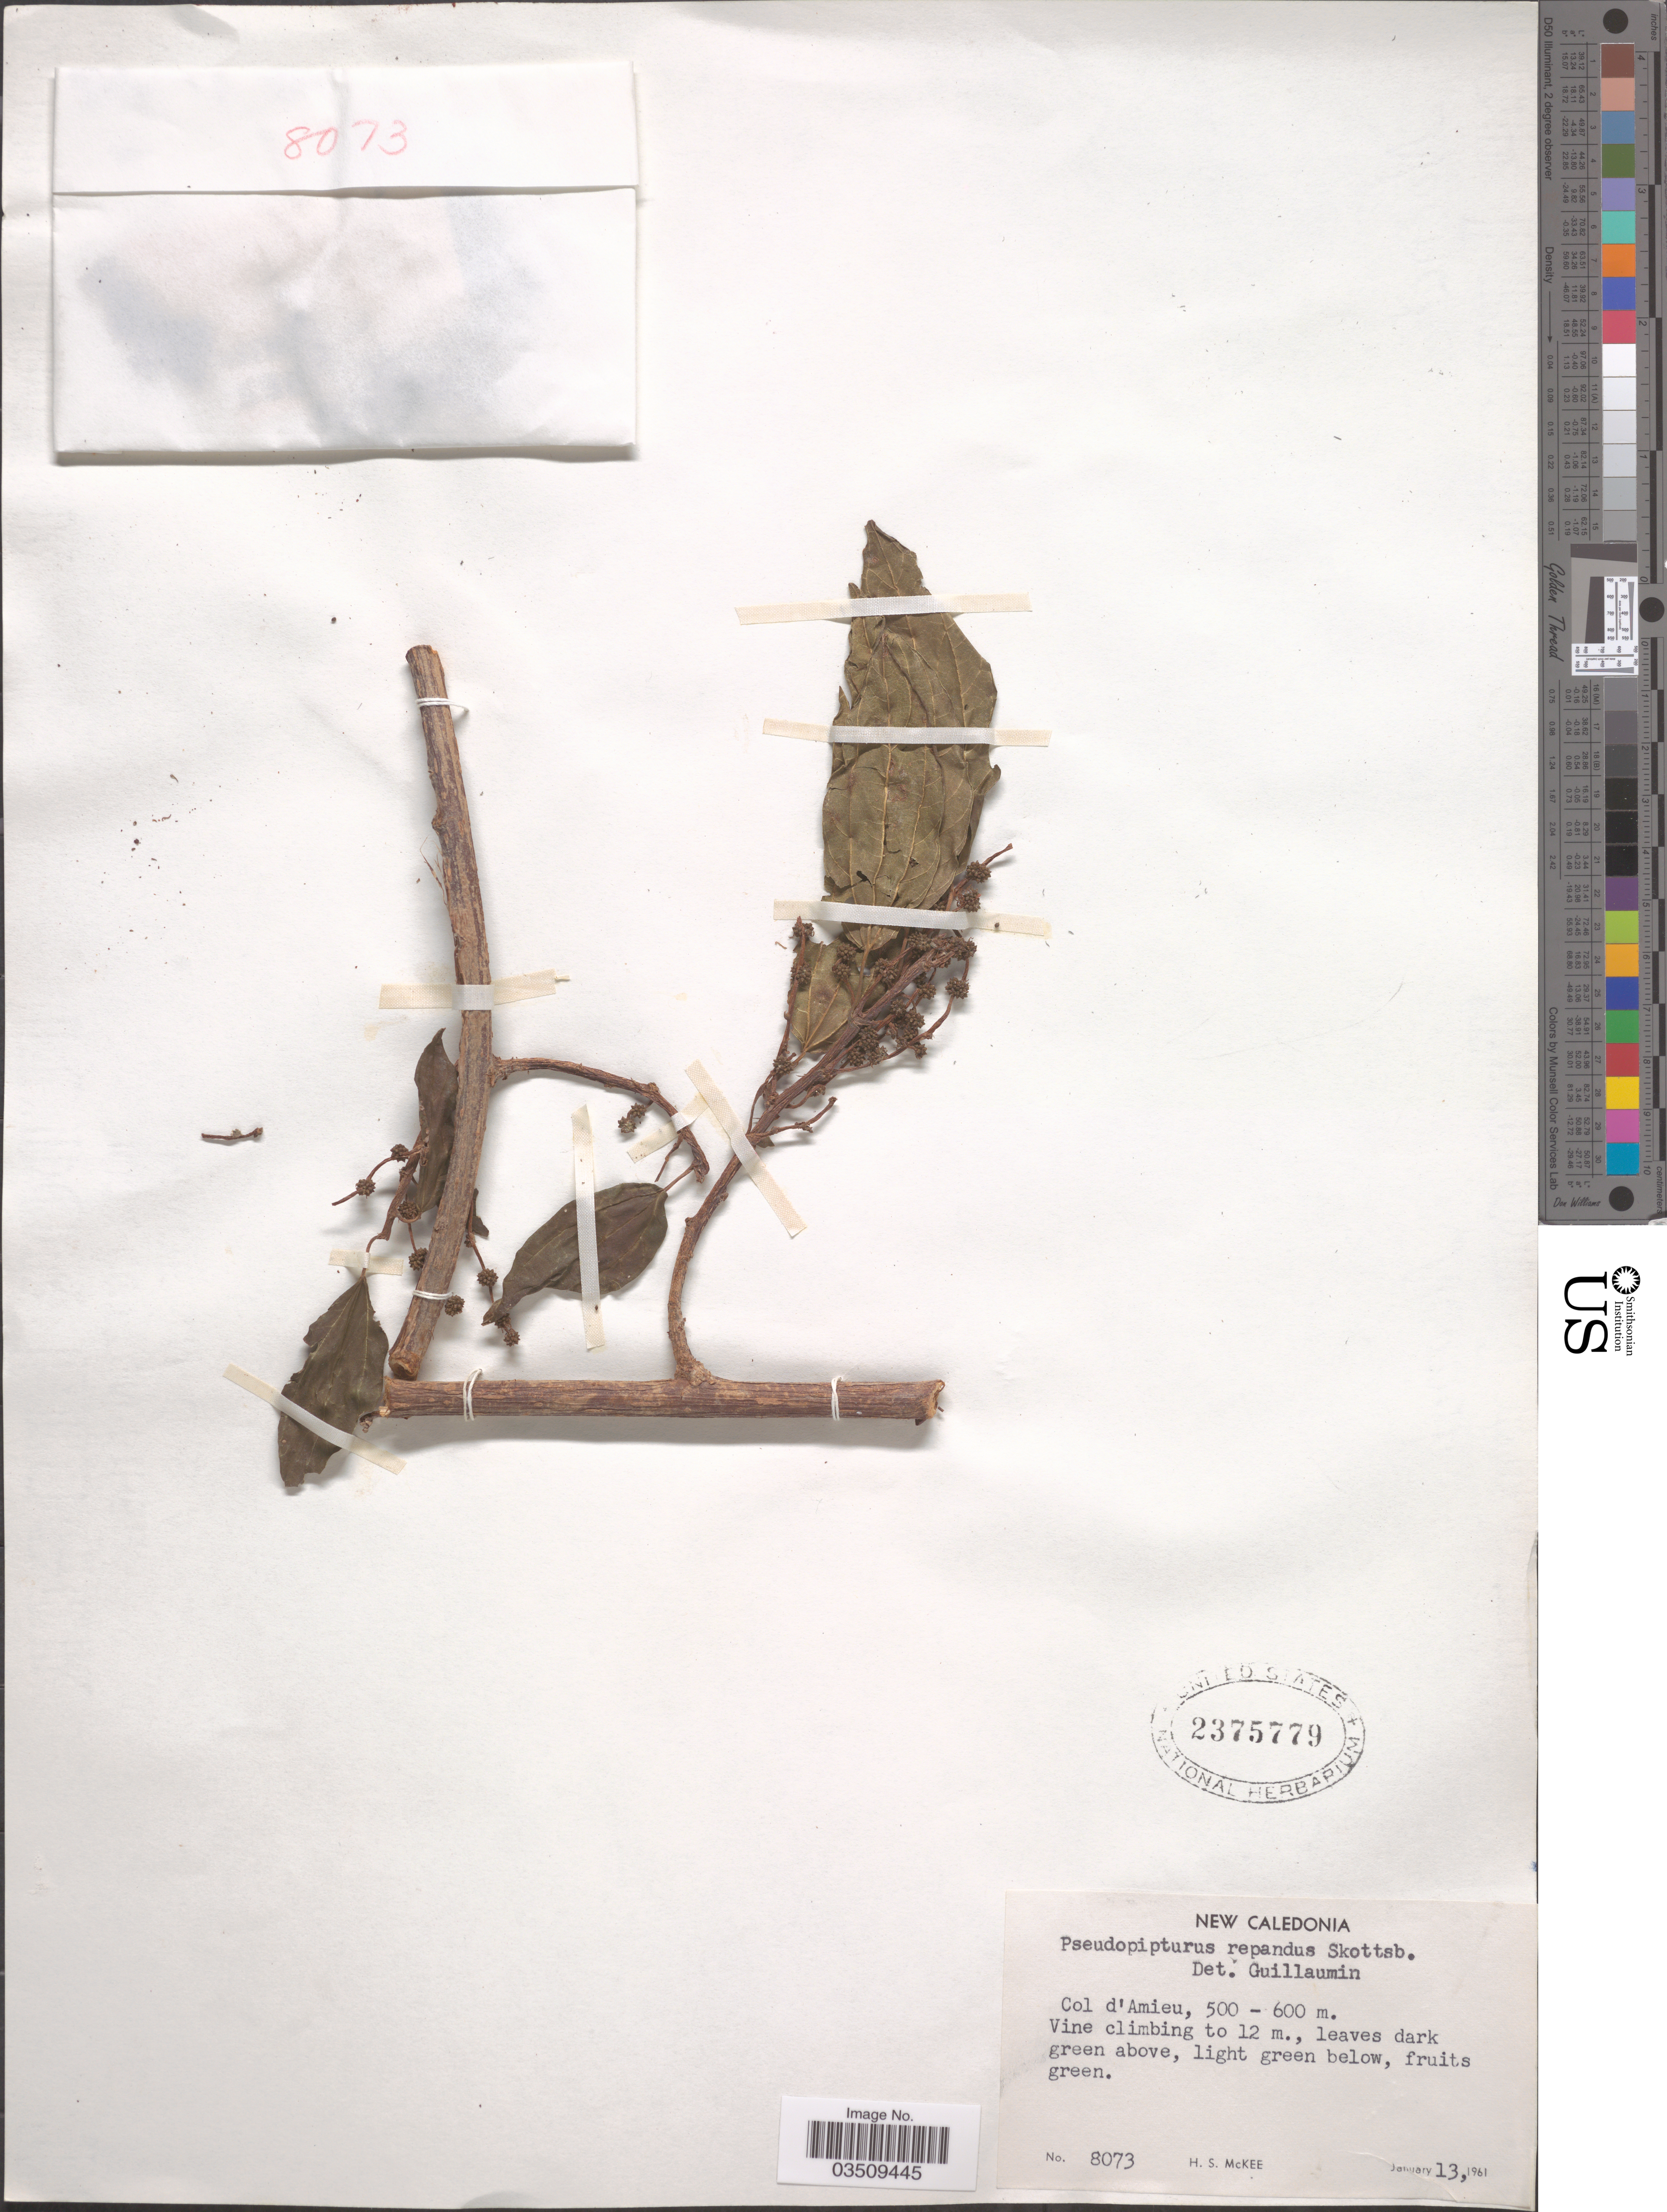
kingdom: Plantae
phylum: Tracheophyta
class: Magnoliopsida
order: Rosales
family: Urticaceae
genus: Nothocnide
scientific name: Nothocnide repanda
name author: (Blume) Blume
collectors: H. S. McKee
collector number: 8073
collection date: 1961-01-13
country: New Caledonia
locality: Col d'Amieu.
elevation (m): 500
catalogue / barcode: US 2375779